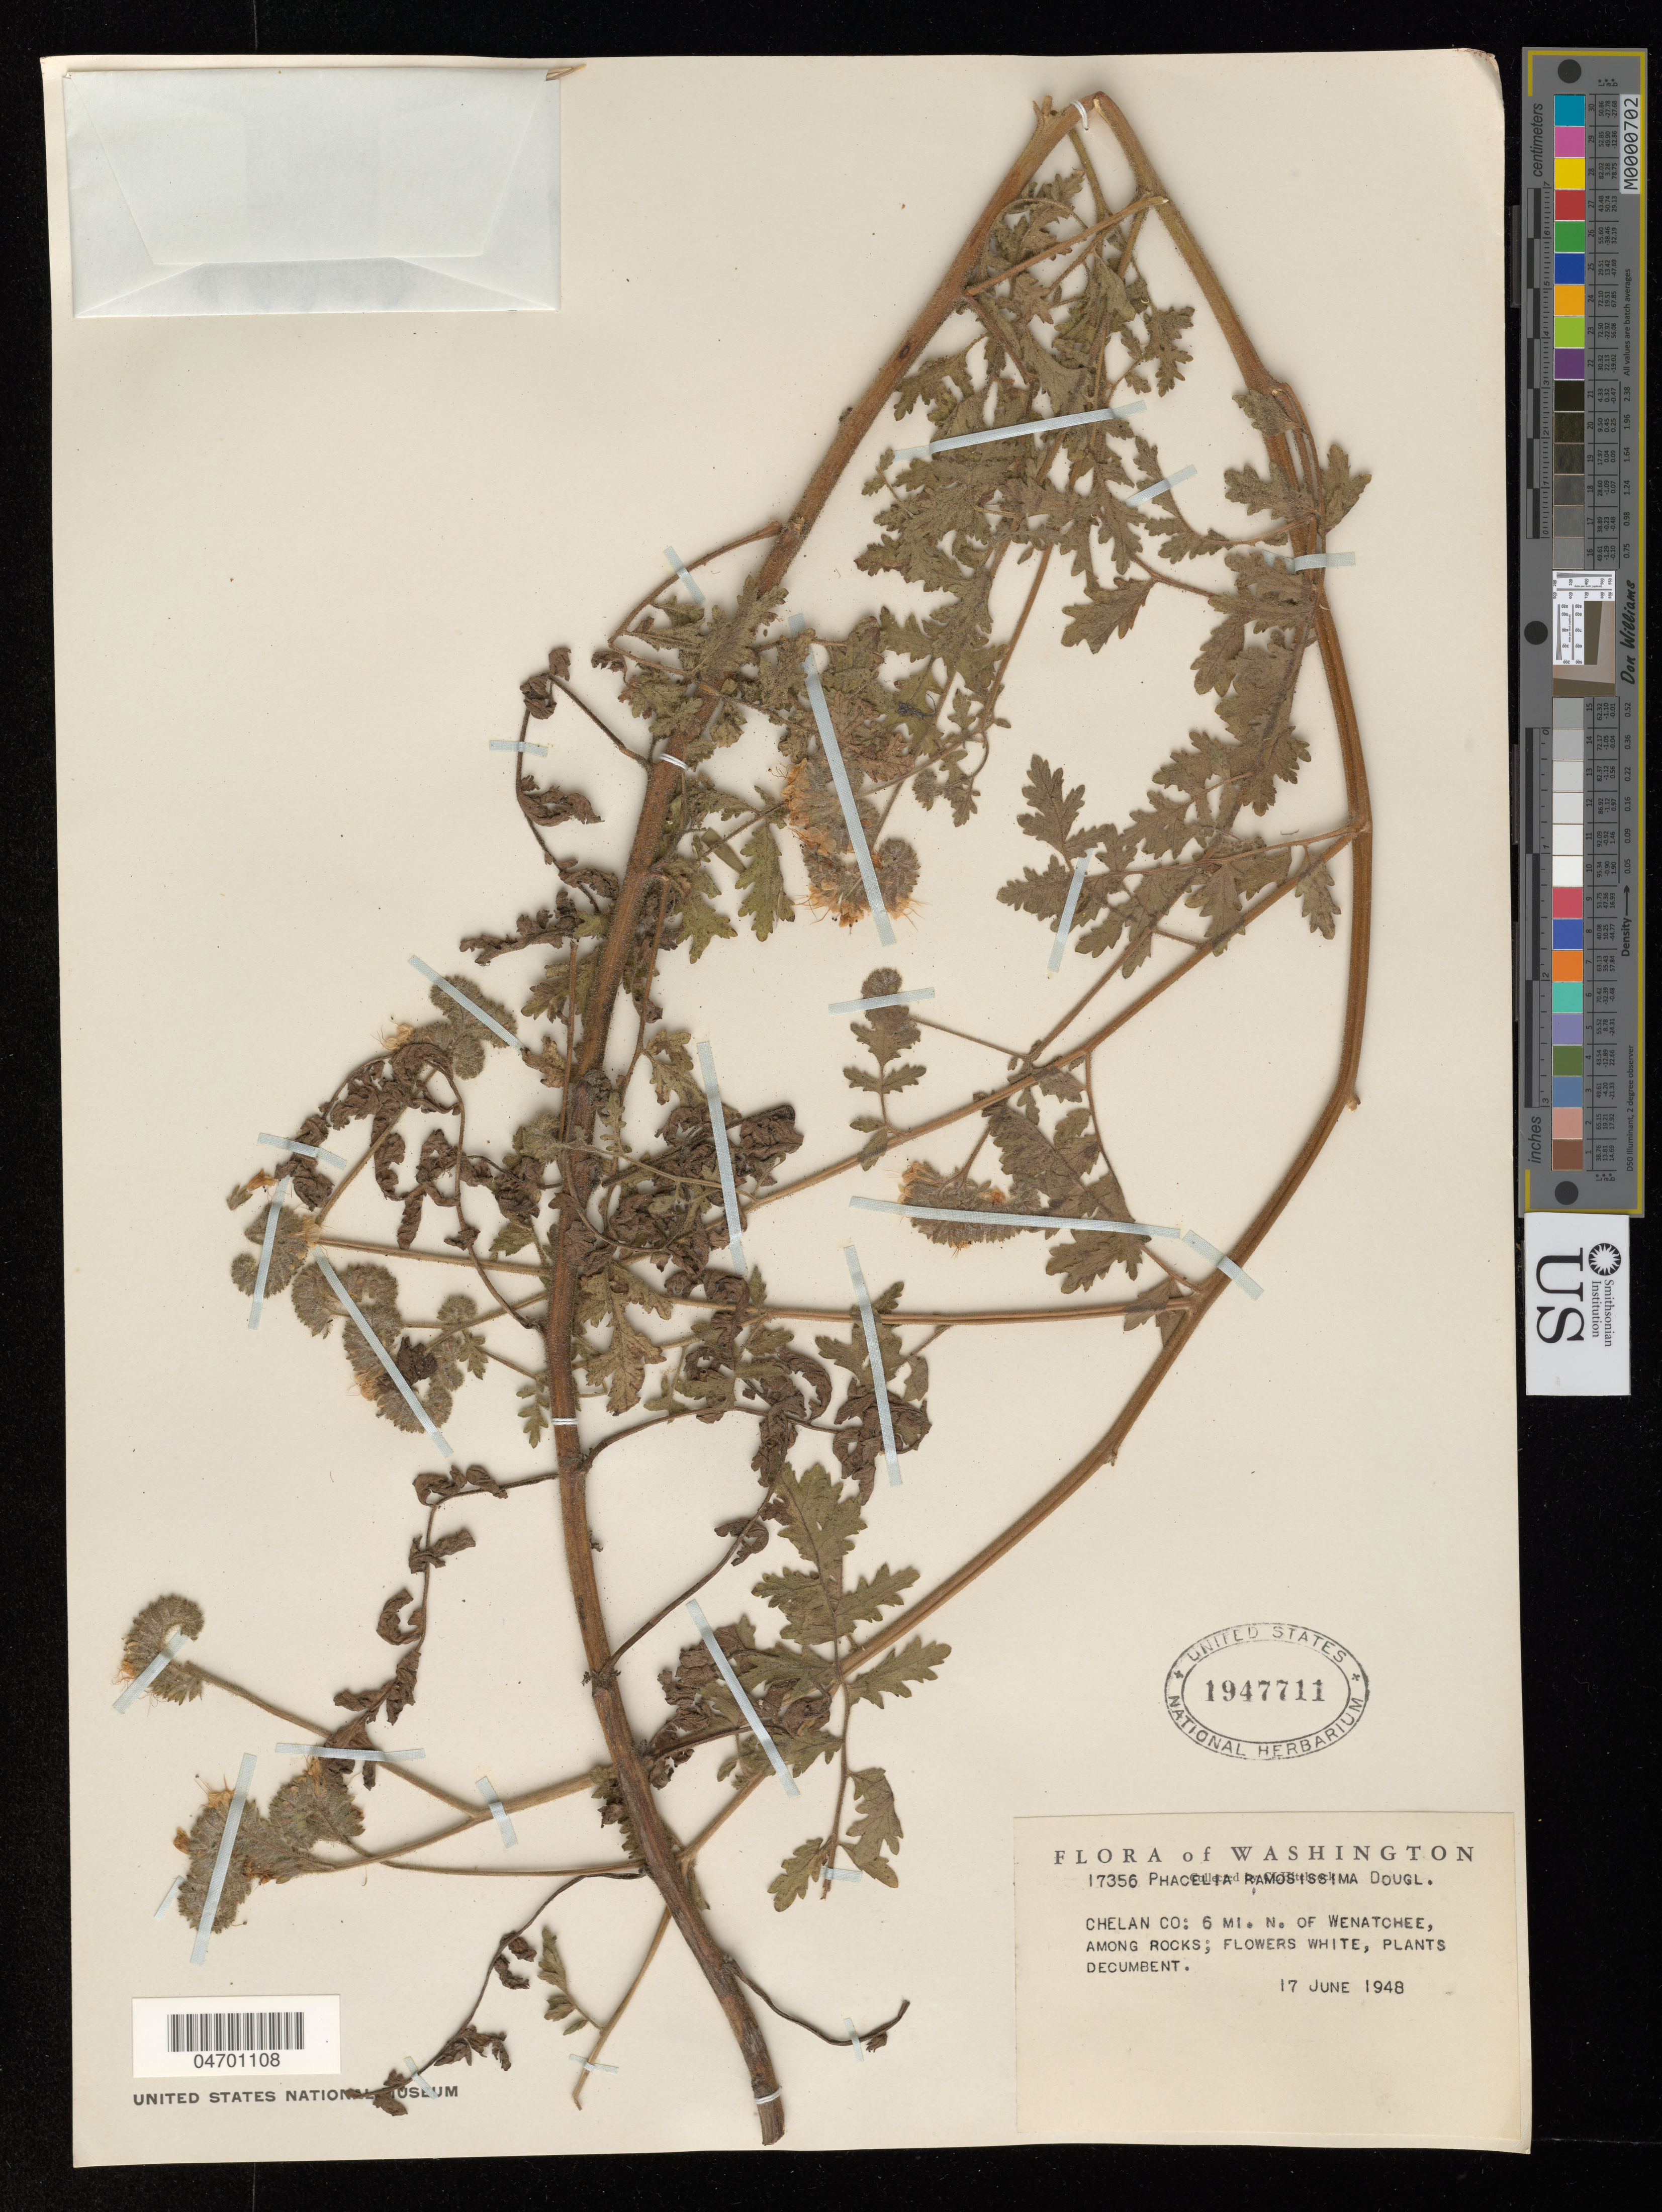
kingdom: Plantae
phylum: Tracheophyta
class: Magnoliopsida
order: Boraginales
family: Hydrophyllaceae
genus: Phacelia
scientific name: Phacelia ramosissima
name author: Douglas ex Lehm.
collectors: C. L. Hitchcock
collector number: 17356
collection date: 1948-06-17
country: United States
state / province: Washington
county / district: Chelan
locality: Chelan Co: 6 mi. N. of Wenatchee.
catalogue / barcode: US 1947711